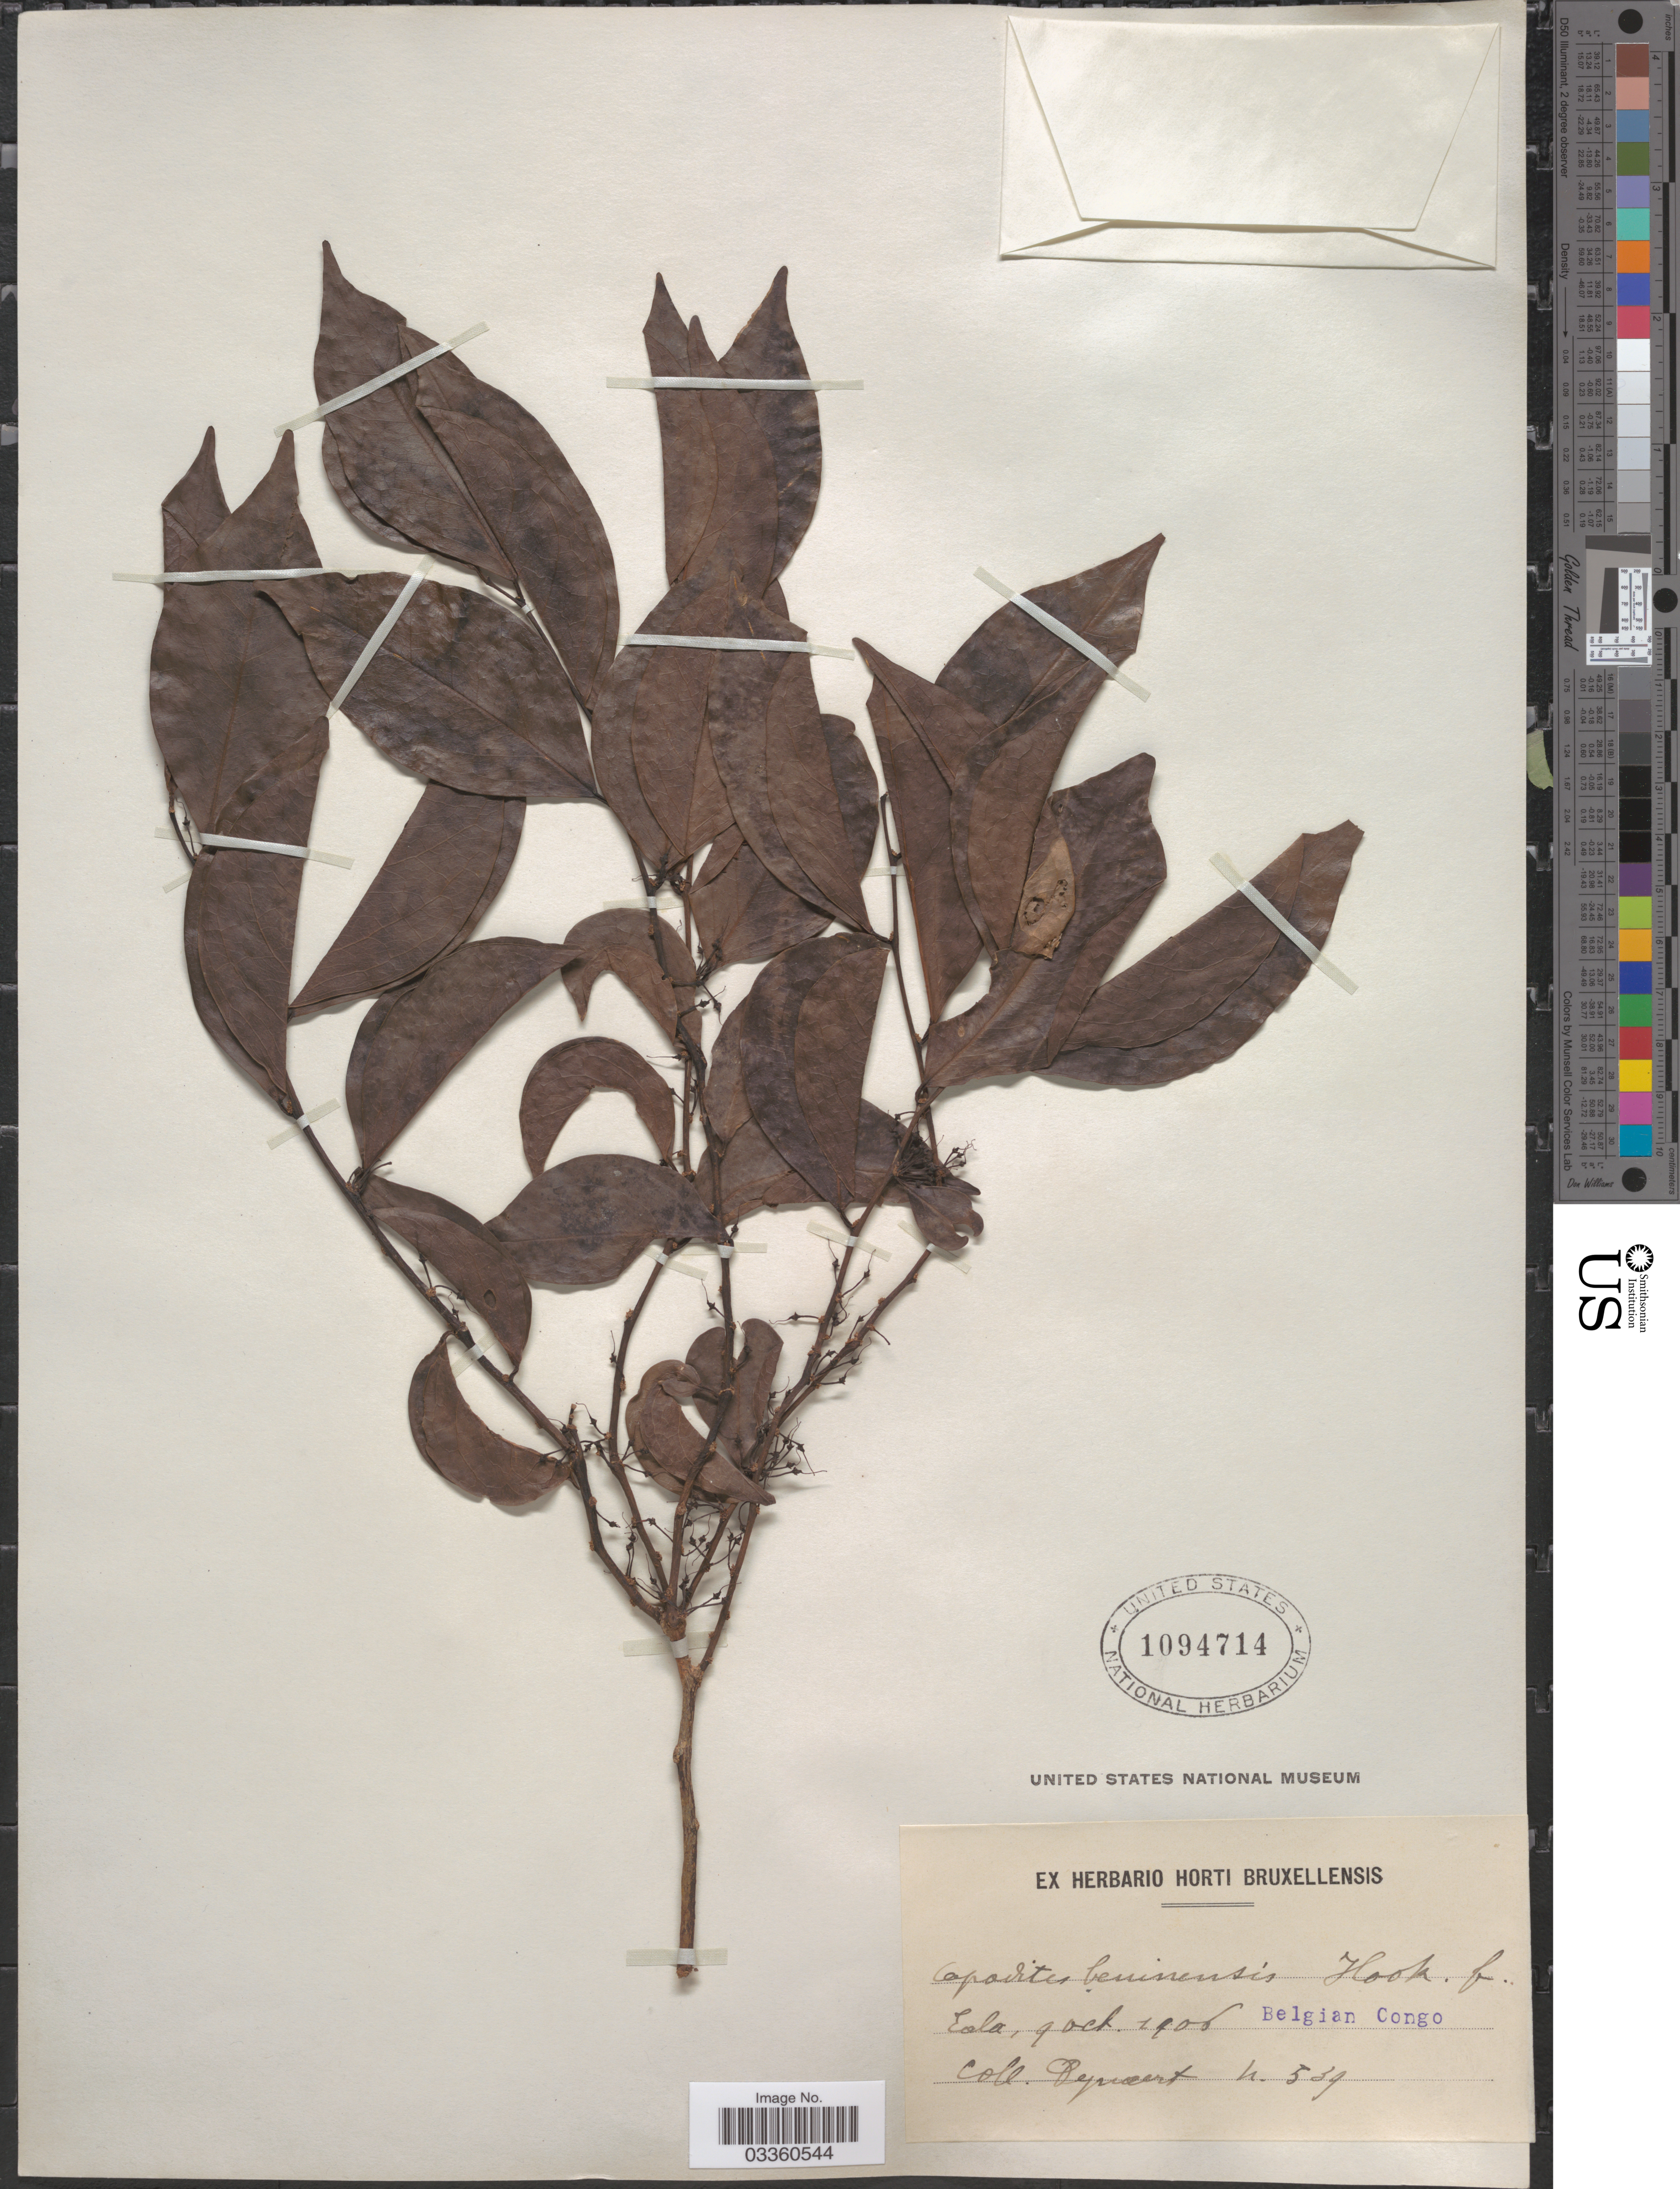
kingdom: Plantae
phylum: Tracheophyta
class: Magnoliopsida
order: Metteniusales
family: Metteniusaceae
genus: Rhaphiostylis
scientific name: Rhaphiostylis beninensis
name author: (Planch.) Benth.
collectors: Bequaert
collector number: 539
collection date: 1906-10-09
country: Congo, Democratic Republic of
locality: Eala, Belgian Congo.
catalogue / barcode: US 1094714